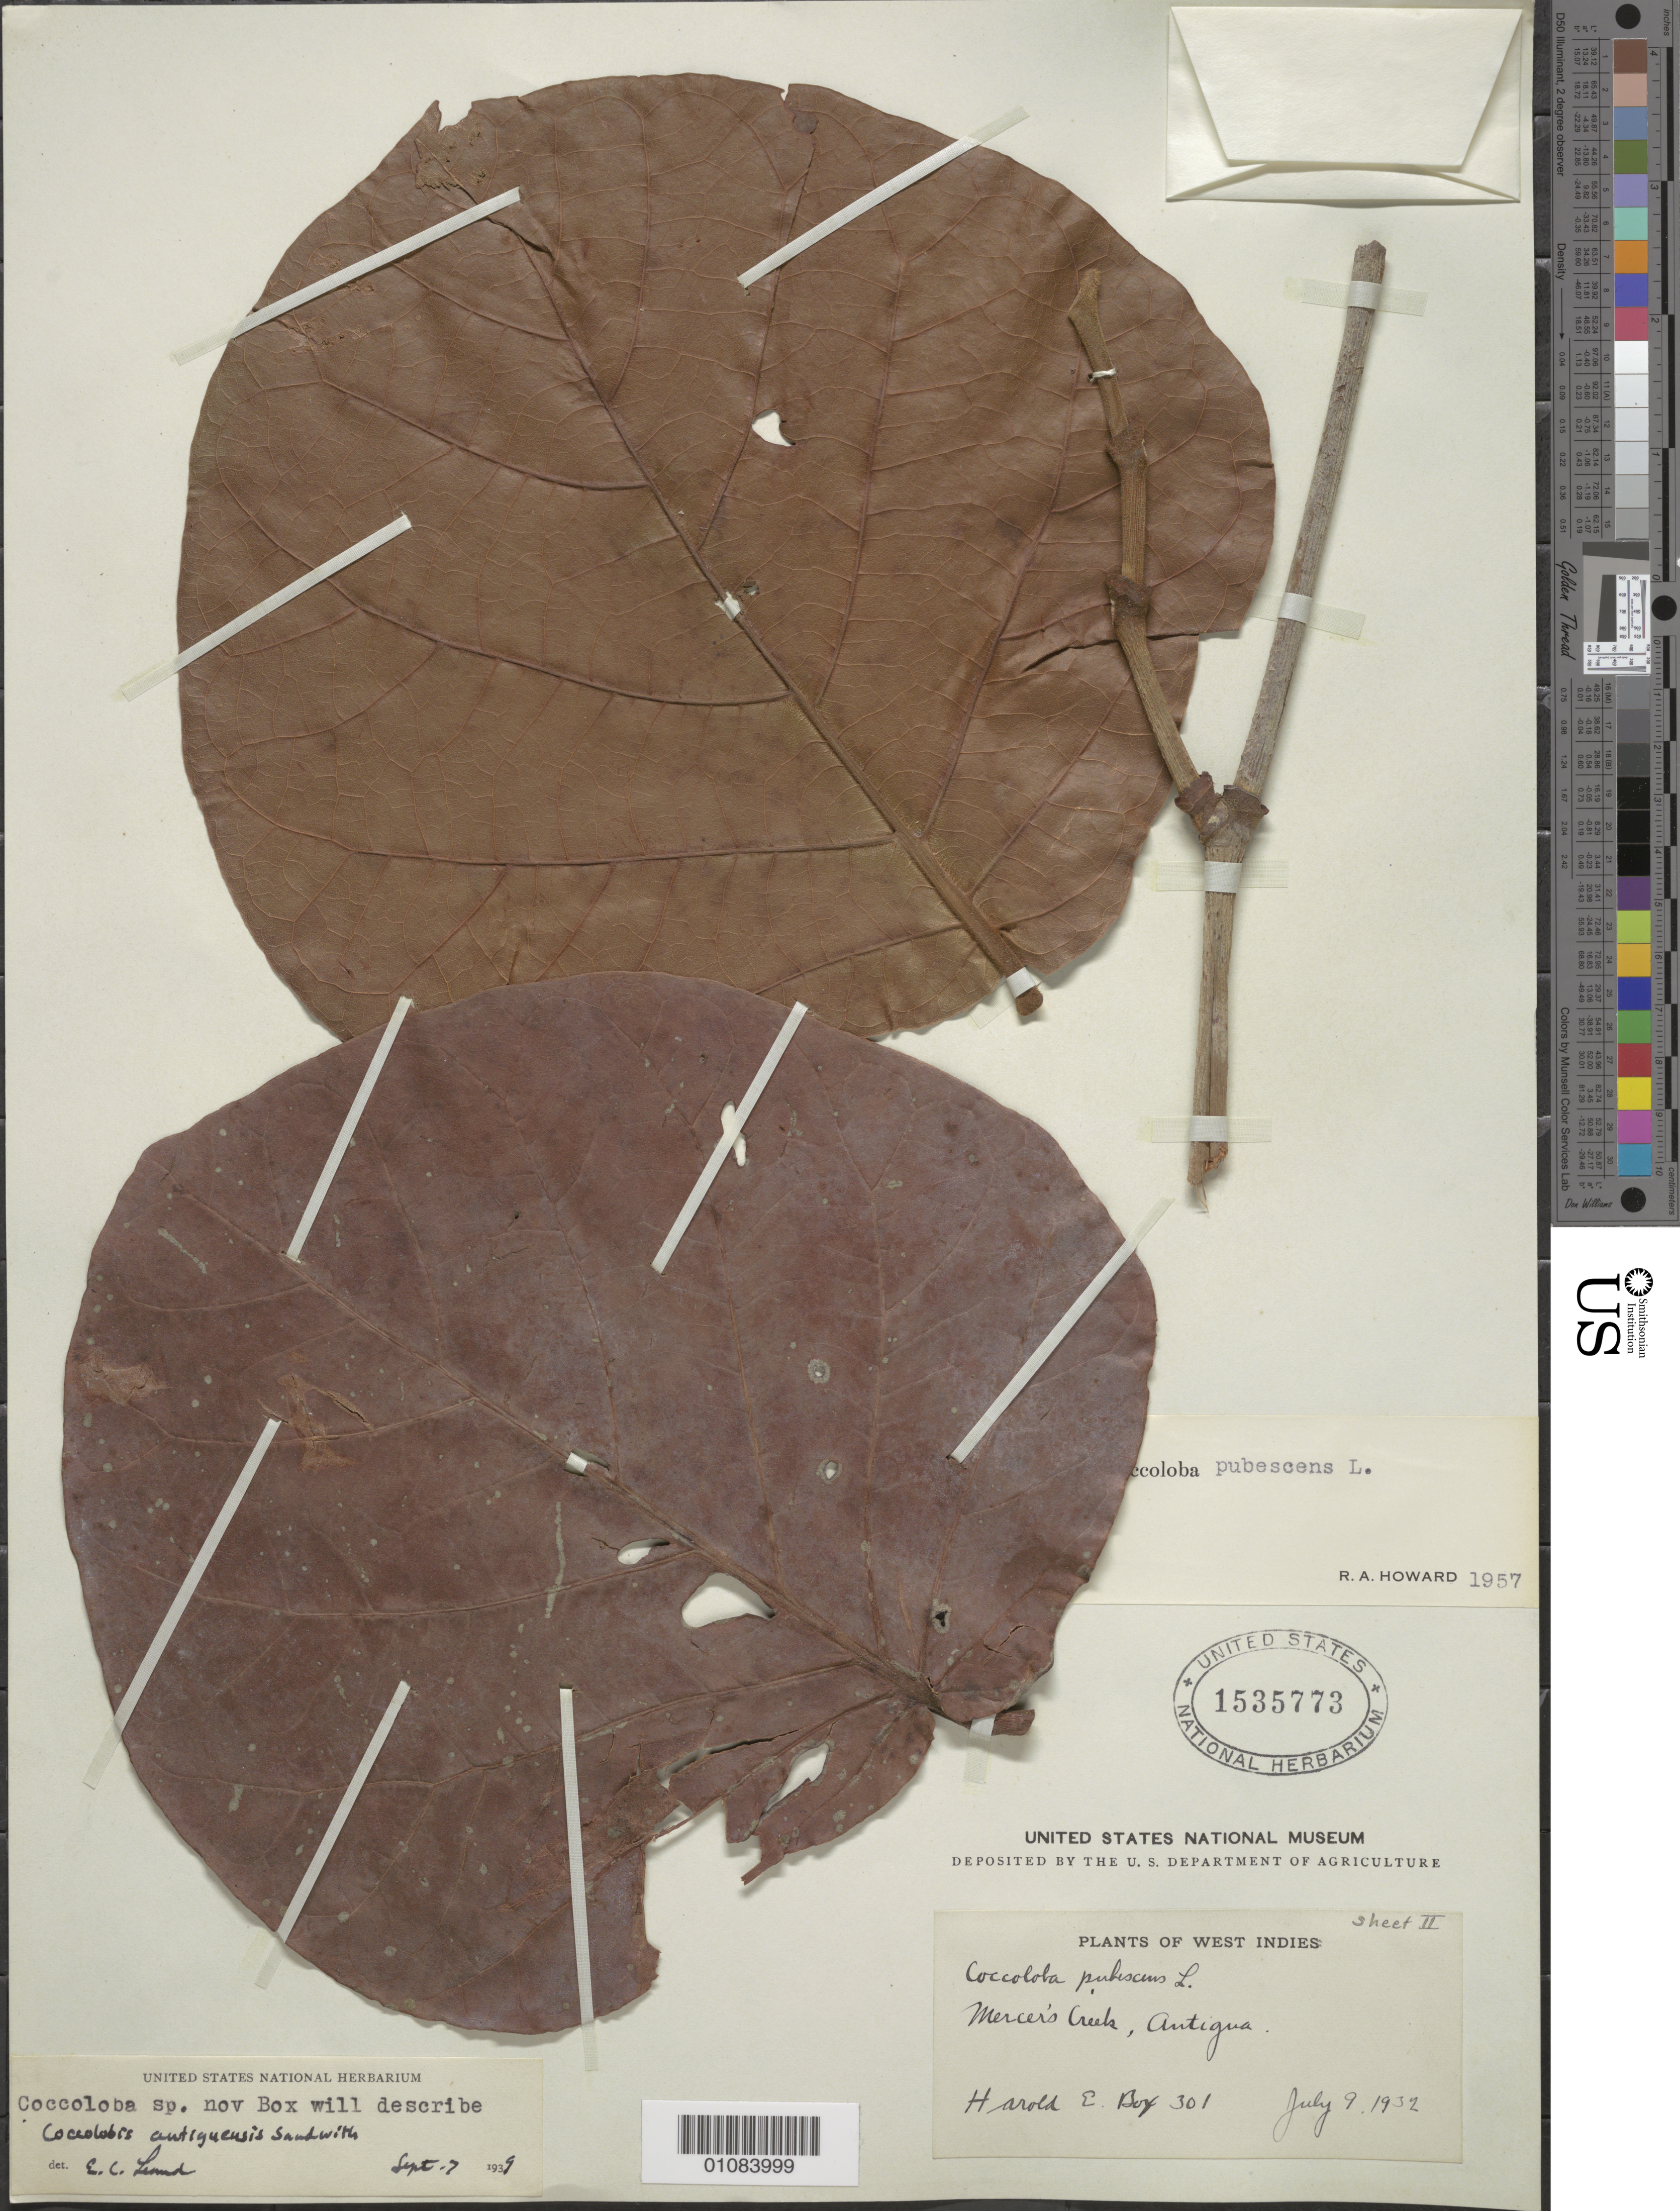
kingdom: Plantae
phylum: Tracheophyta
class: Magnoliopsida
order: Caryophyllales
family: Polygonaceae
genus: Coccoloba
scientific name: Coccoloba pubescens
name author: L.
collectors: H. E. Box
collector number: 301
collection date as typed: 09 Jul 1932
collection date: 1932-07-09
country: Antigua and Barbuda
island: Antigua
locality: Mercer's Creek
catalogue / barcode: US 1535773